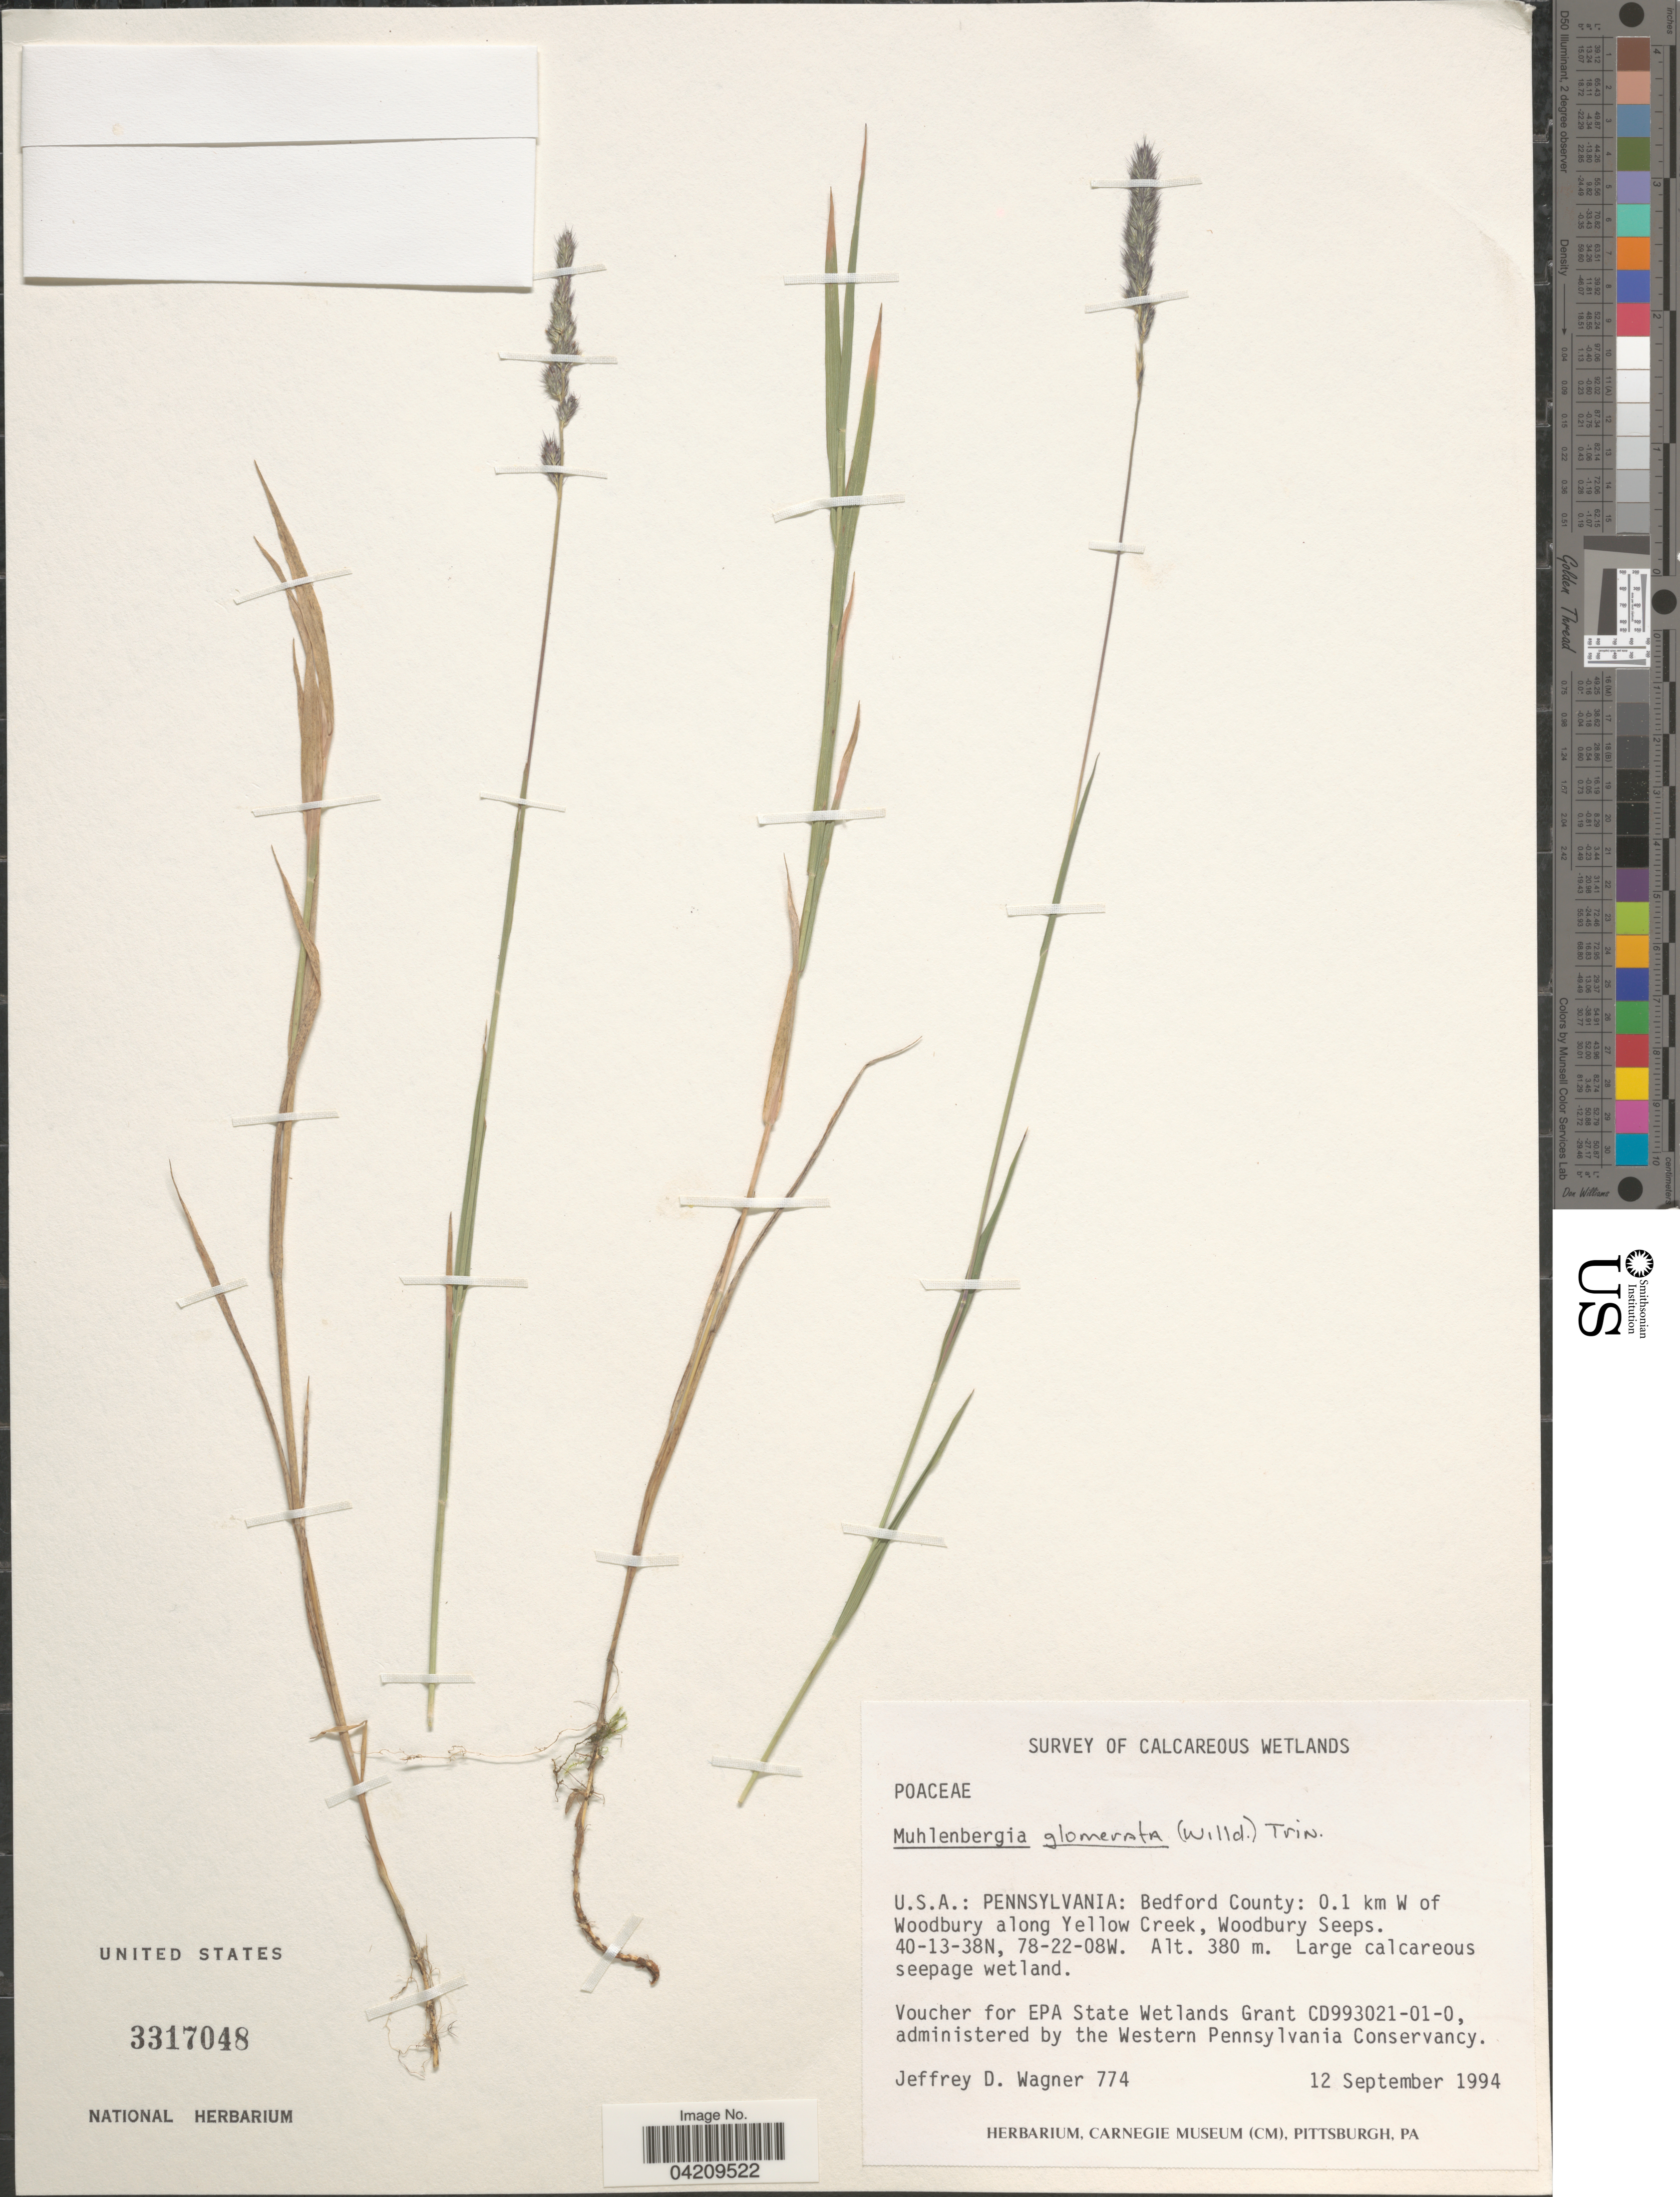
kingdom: Plantae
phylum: Tracheophyta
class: Liliopsida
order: Poales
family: Poaceae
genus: Muhlenbergia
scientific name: Muhlenbergia glomerata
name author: (Willd.) Trin.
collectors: J. D. Wagner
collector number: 774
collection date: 1994-09-12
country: United States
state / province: Pennsylvania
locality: Survey of Calcareous Wetlands. Bedford County: 0.1 km W of Woodbury along Yellow Creek, Woodbury Seeps.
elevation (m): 380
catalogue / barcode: US 3317048